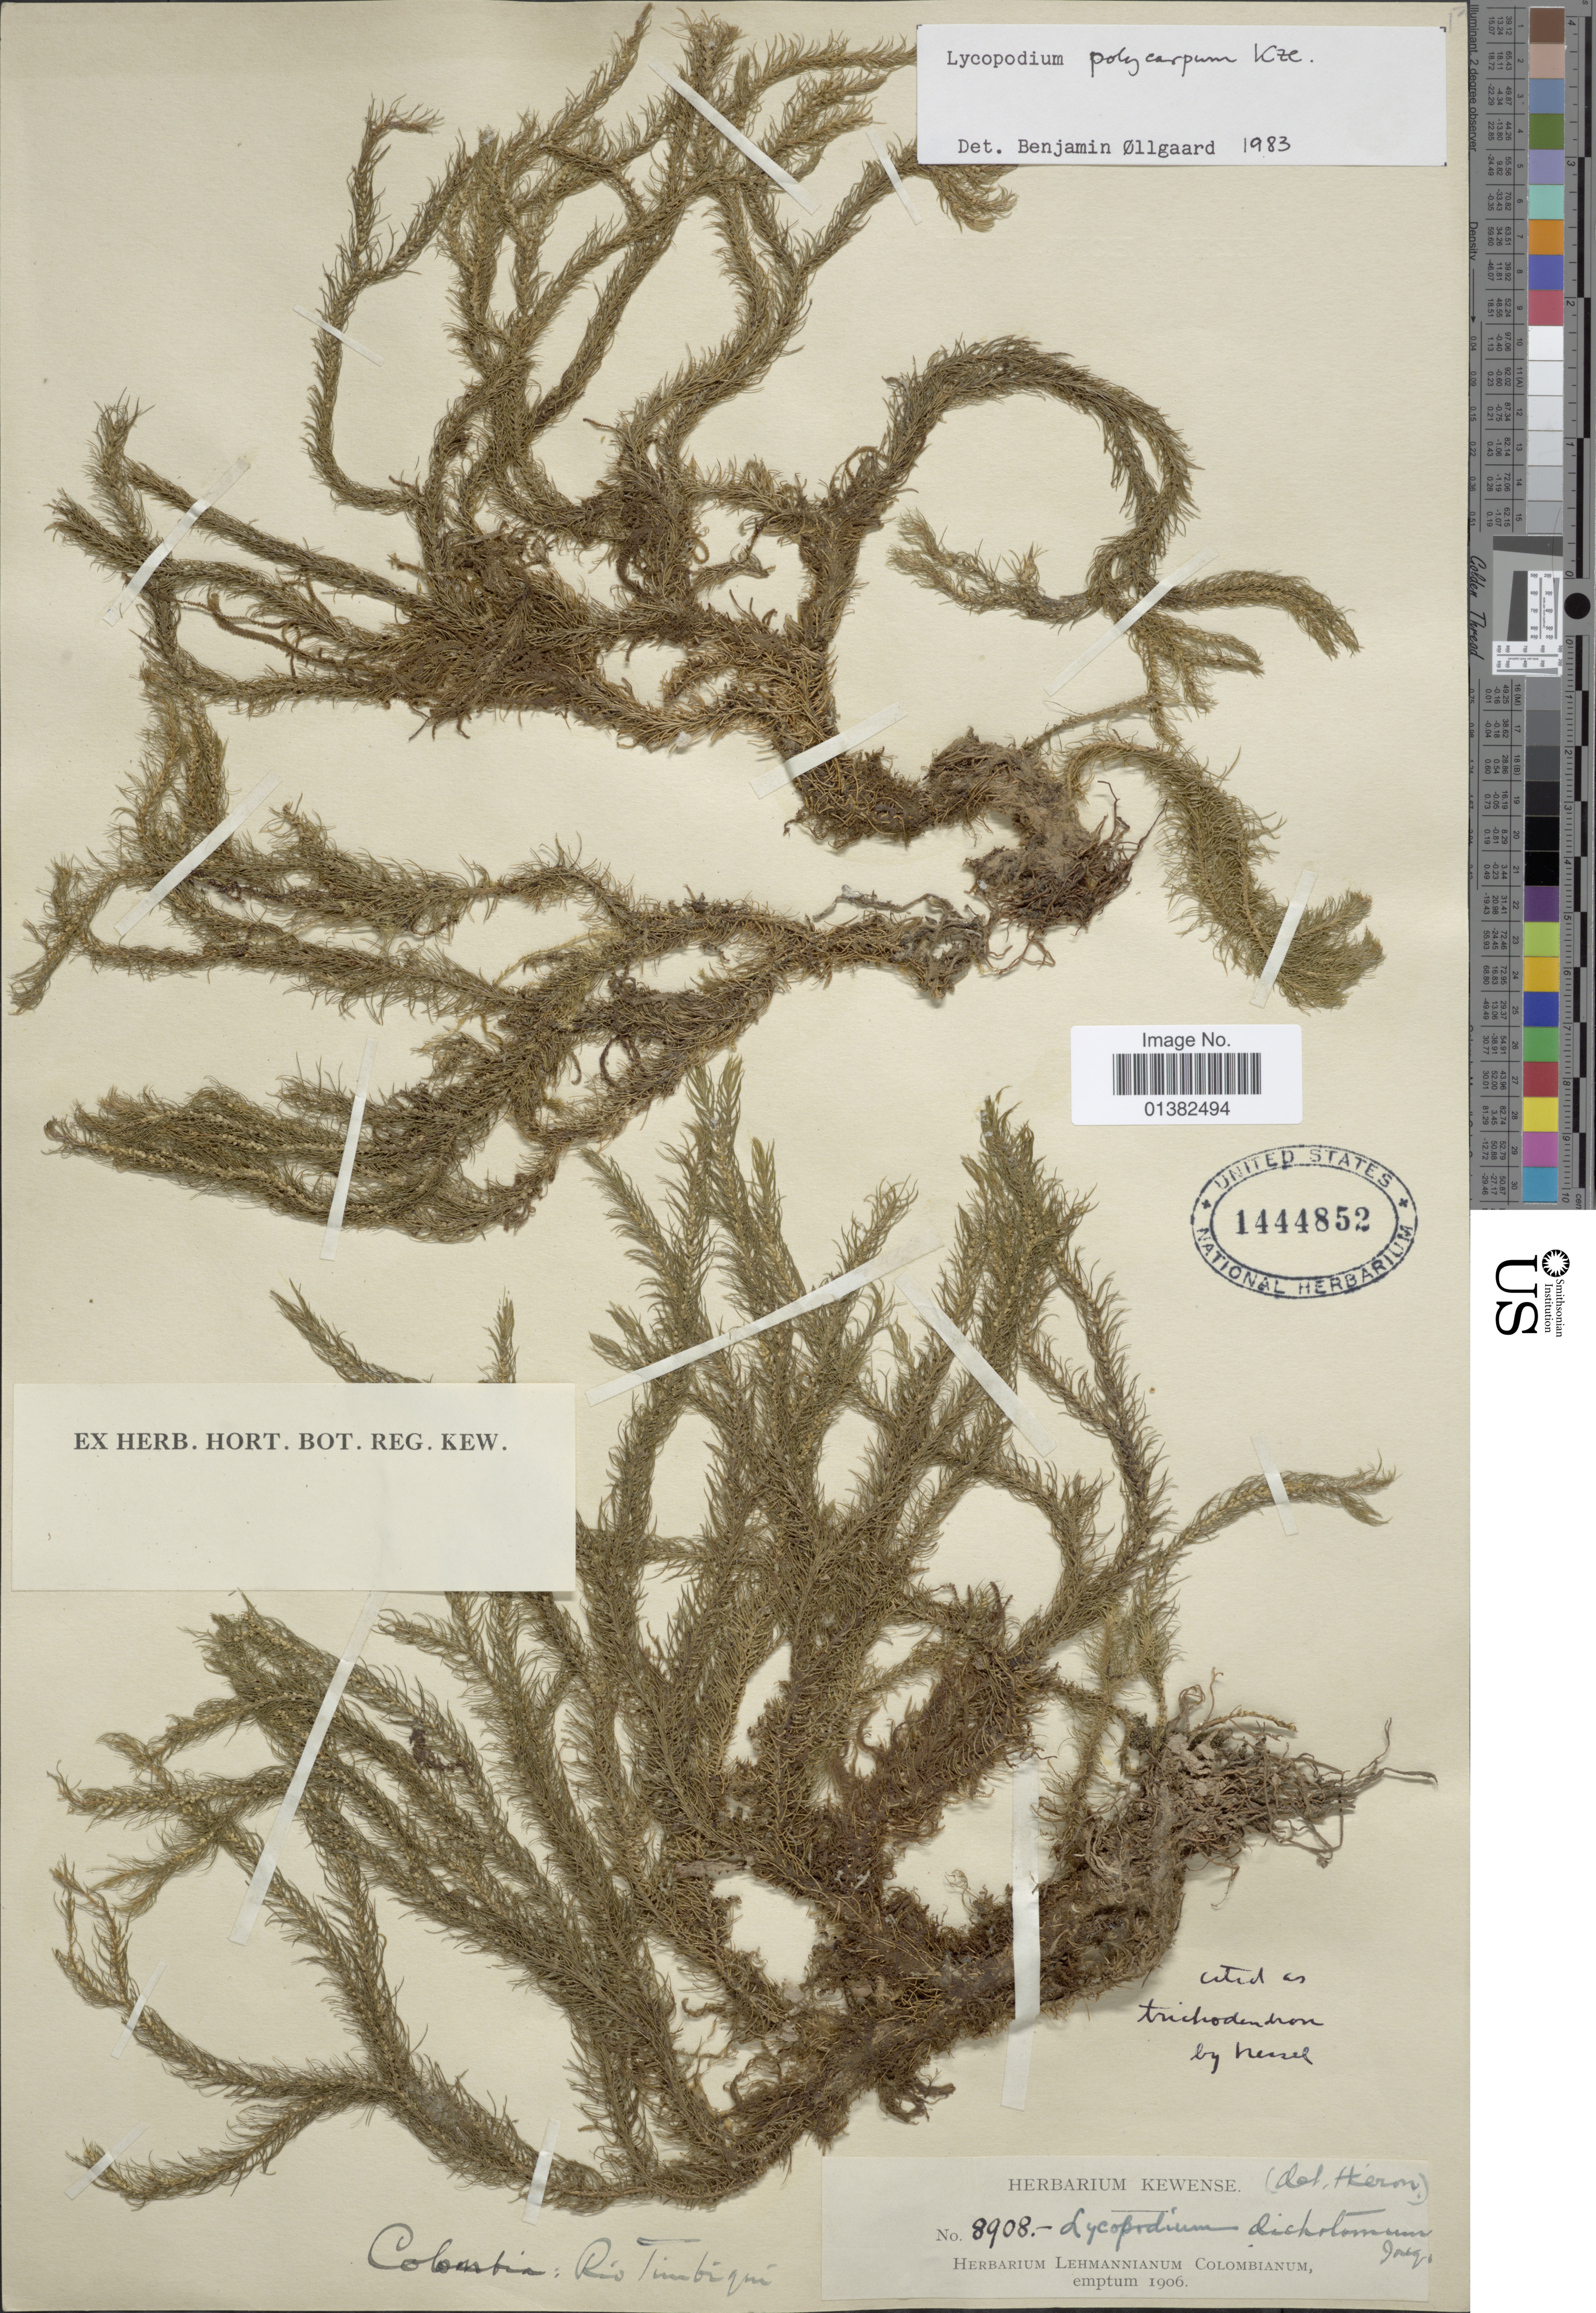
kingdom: Plantae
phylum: Tracheophyta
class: Lycopodiopsida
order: Lycopodiales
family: Lycopodiaceae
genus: Phlegmariurus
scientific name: Phlegmariurus polycarpos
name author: (Kunze) B. Øllg.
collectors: ex herb. Lehmannianum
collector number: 8908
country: Colombia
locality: Rio Timbiquí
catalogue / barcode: US 1444852